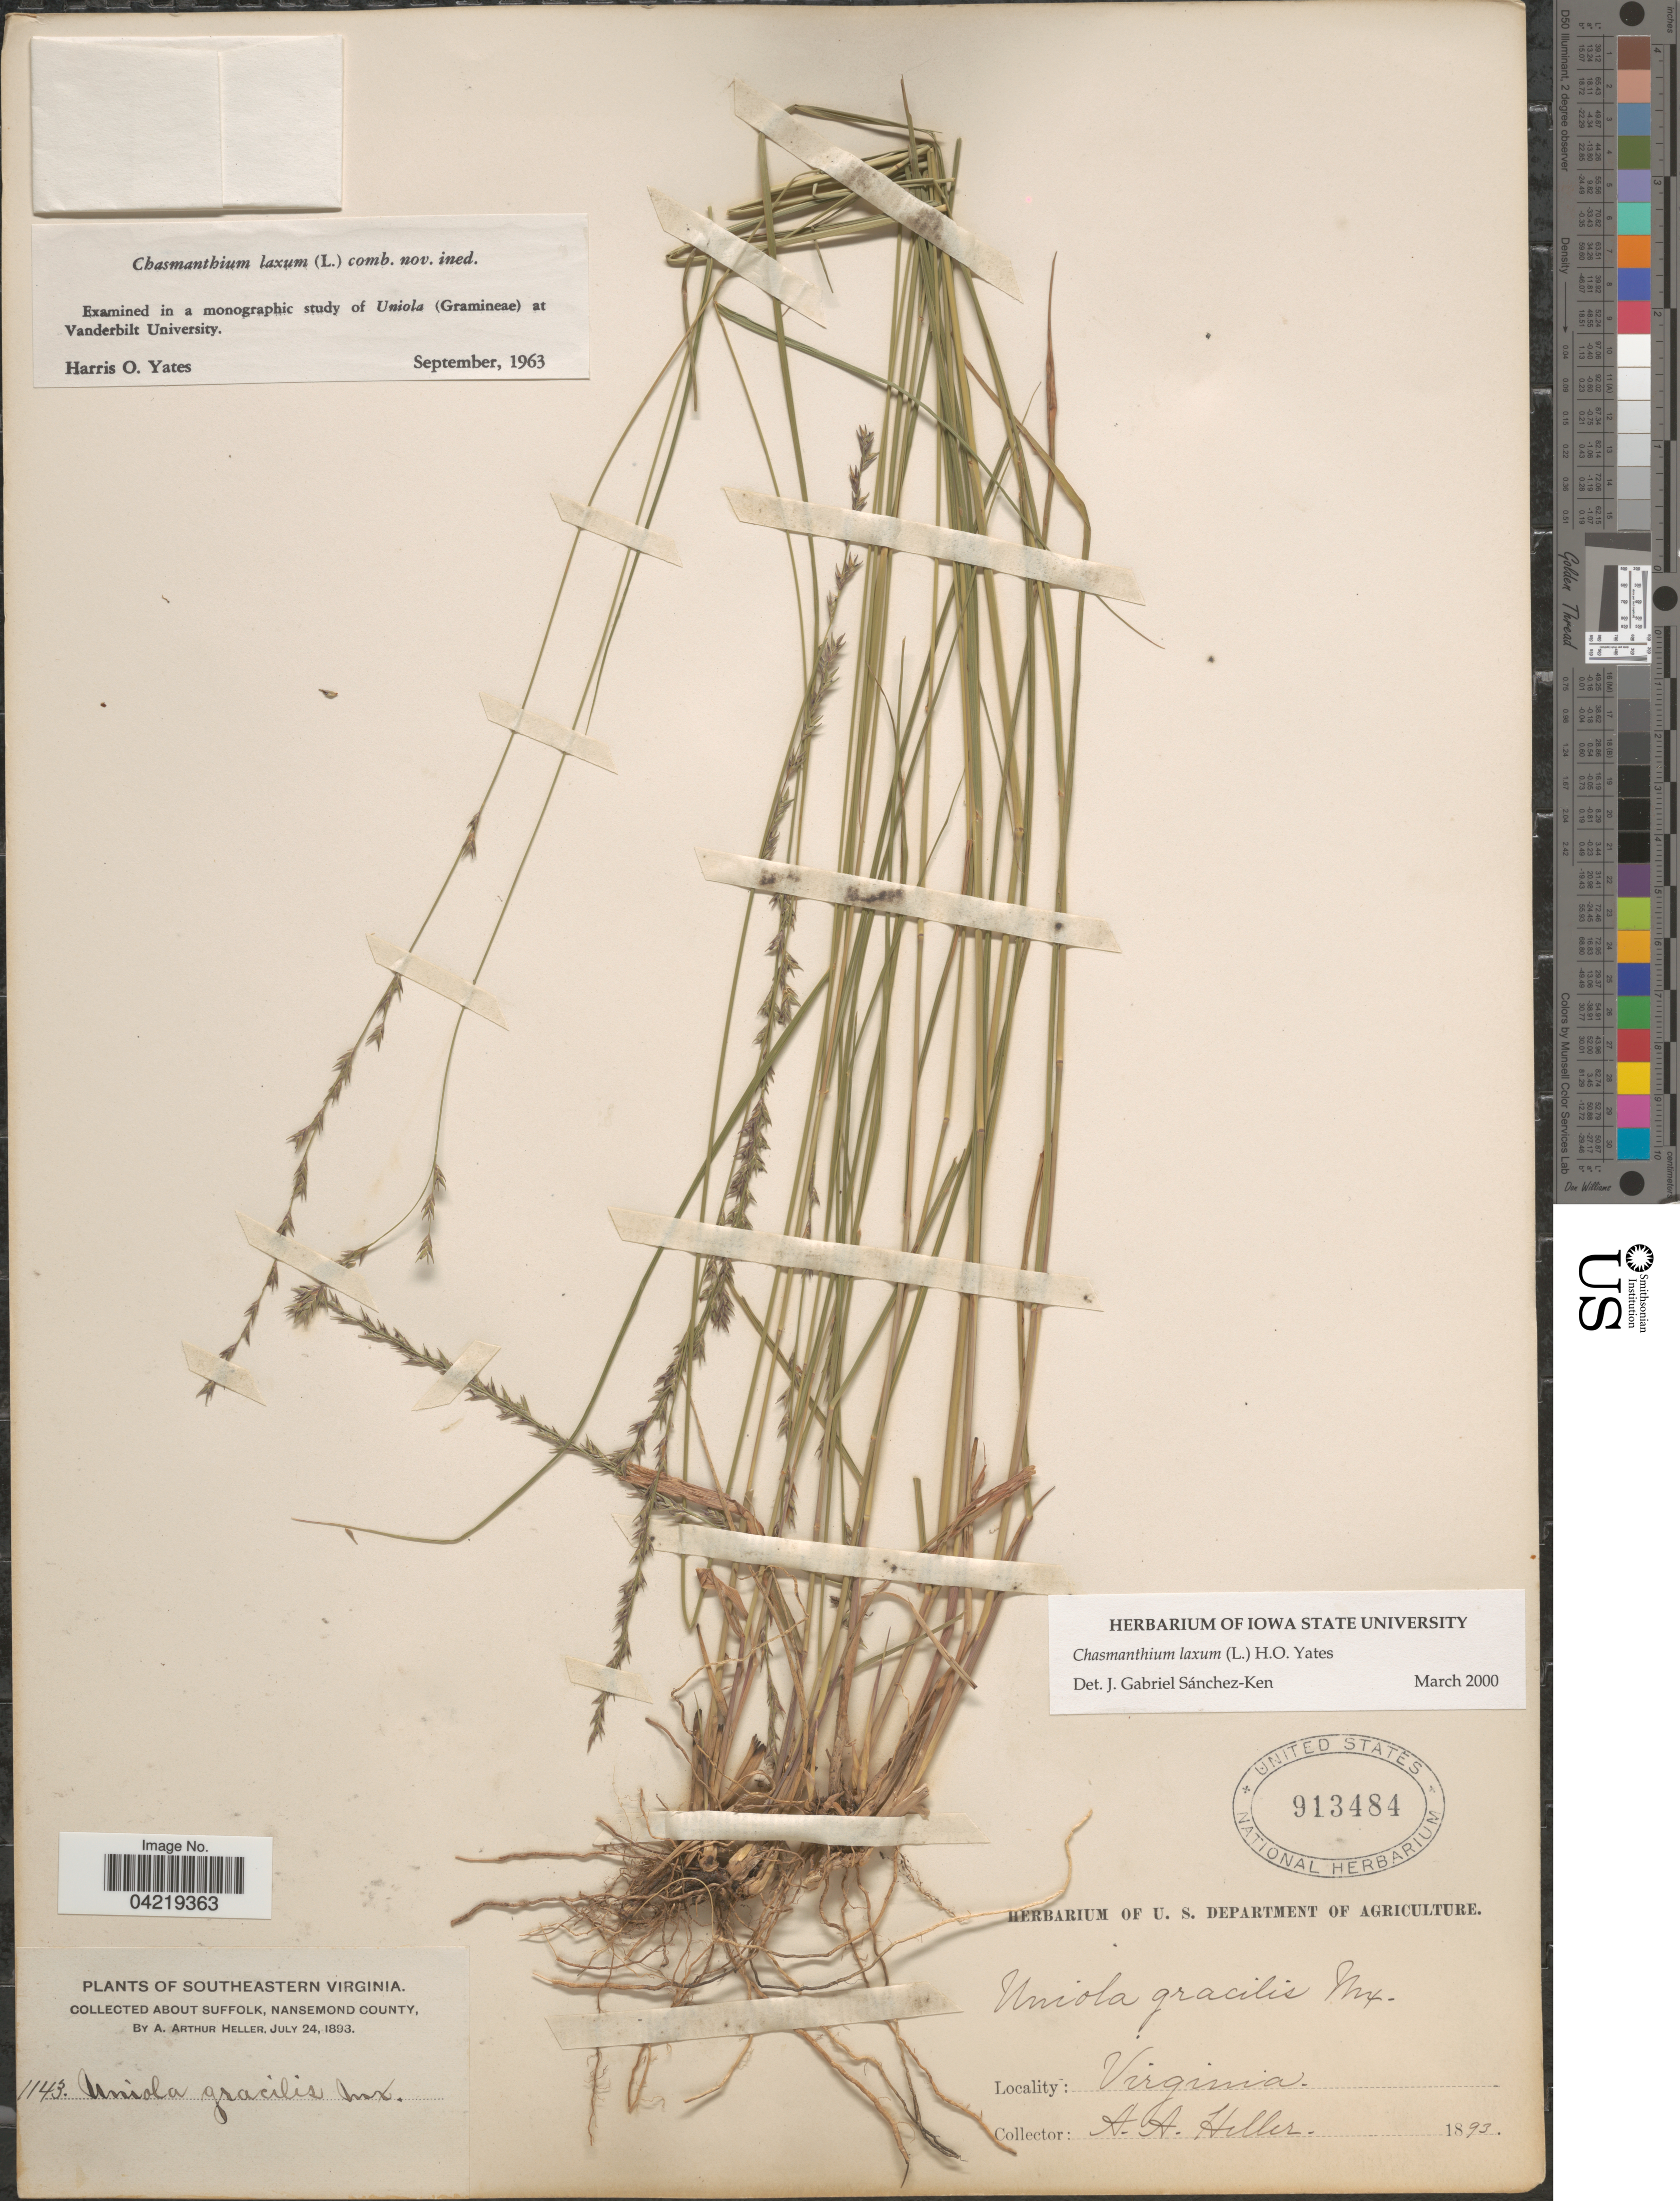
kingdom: Plantae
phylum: Tracheophyta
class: Liliopsida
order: Poales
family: Poaceae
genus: Chasmanthium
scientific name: Chasmanthium laxum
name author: (L.) H.O. Yates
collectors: A. A. Heller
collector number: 1143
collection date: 1893-07-24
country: United States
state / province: Virginia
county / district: City of Suffolk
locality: Southeastern Virginia. About Suffolk, Nansemond County.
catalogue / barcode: US 913484